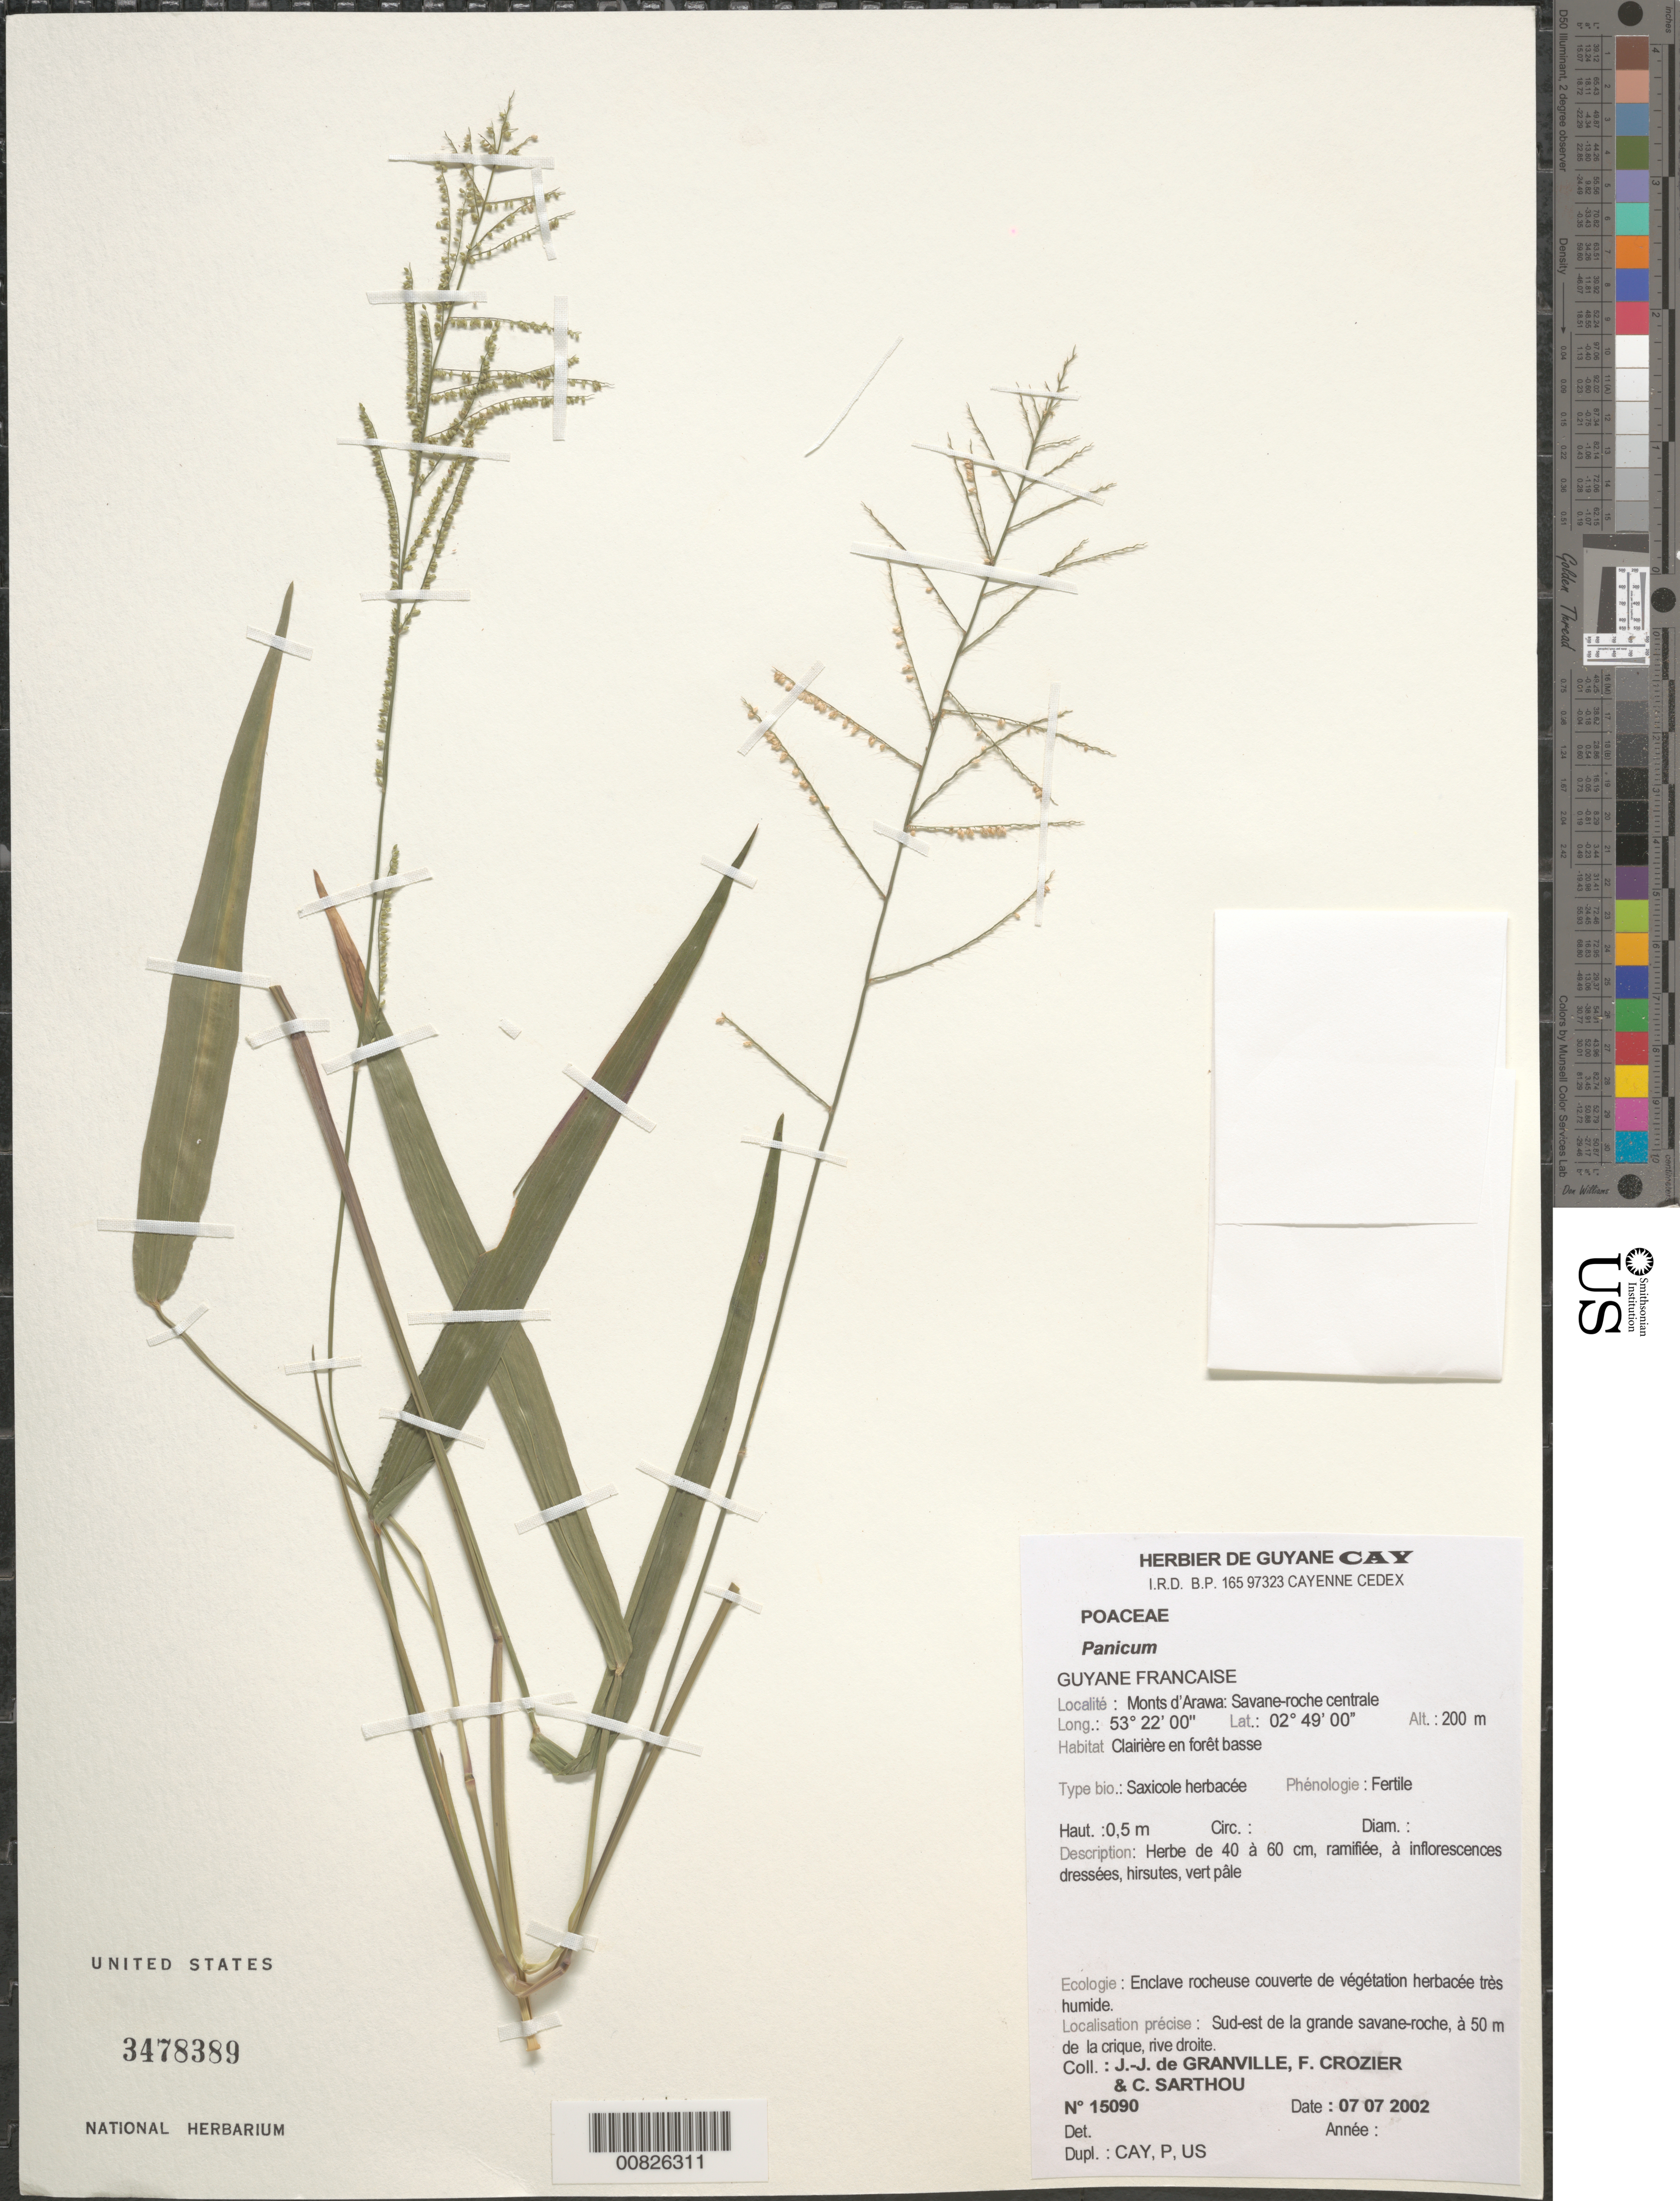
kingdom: Plantae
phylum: Tracheophyta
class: Liliopsida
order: Poales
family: Poaceae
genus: Panicum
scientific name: Panicum sp.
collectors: J.-J. de Granville, F. Crozier & C. Sarthou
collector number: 15090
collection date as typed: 7-Jul-02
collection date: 2002-07-07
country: French Guiana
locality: Monts d'Arawa, zone de la savane-roche centrale, sud-est de la grande savane-roche, à 50 m de la crique, rive droite.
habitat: Clairière en forêt basse, enclave rocheuse couverte de végétation herbacée très humide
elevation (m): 200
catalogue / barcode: US 3478389